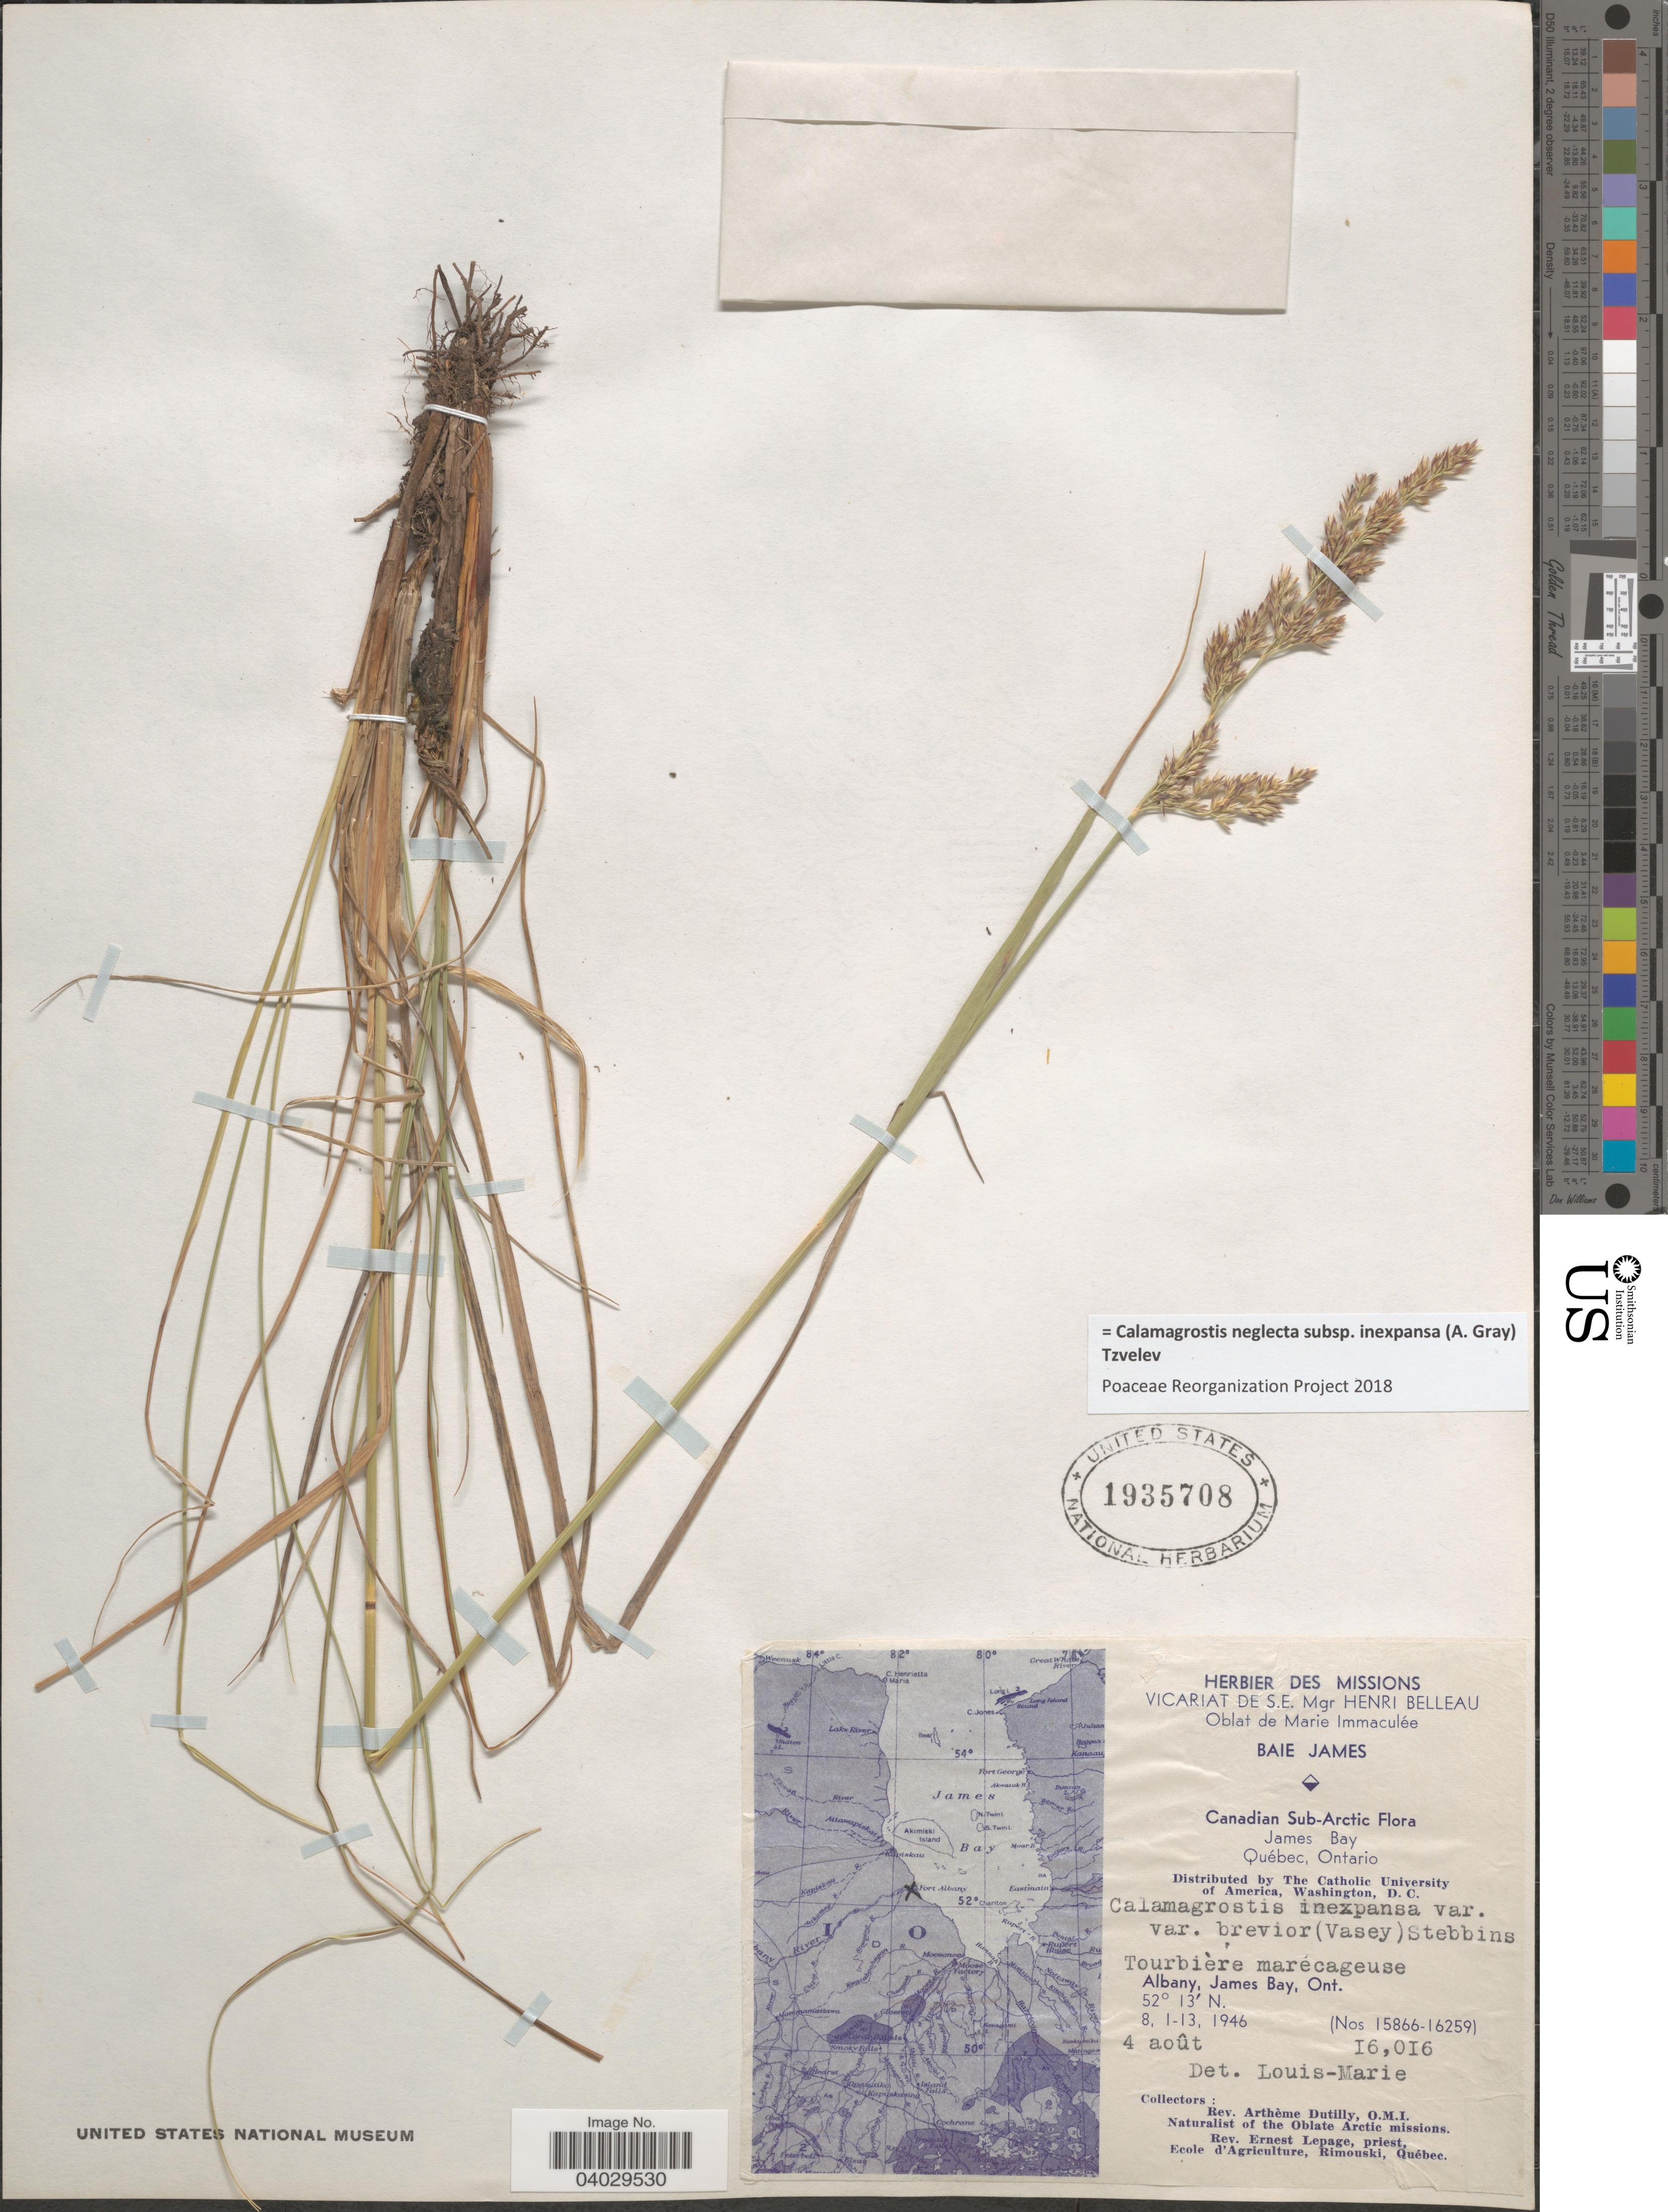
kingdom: Plantae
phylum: Tracheophyta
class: Liliopsida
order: Poales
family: Poaceae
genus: Calamagrostis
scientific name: Calamagrostis neglecta subsp. inexpansa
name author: (A. Gray) Tzvelev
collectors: A. Dutilly & E. Lepage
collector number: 16016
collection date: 1946-08-04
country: Canada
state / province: Ontario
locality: Canadian Sub-Arctic. Tourbière marécageuse. Albany, James Bay, Ont.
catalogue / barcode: US 1935708